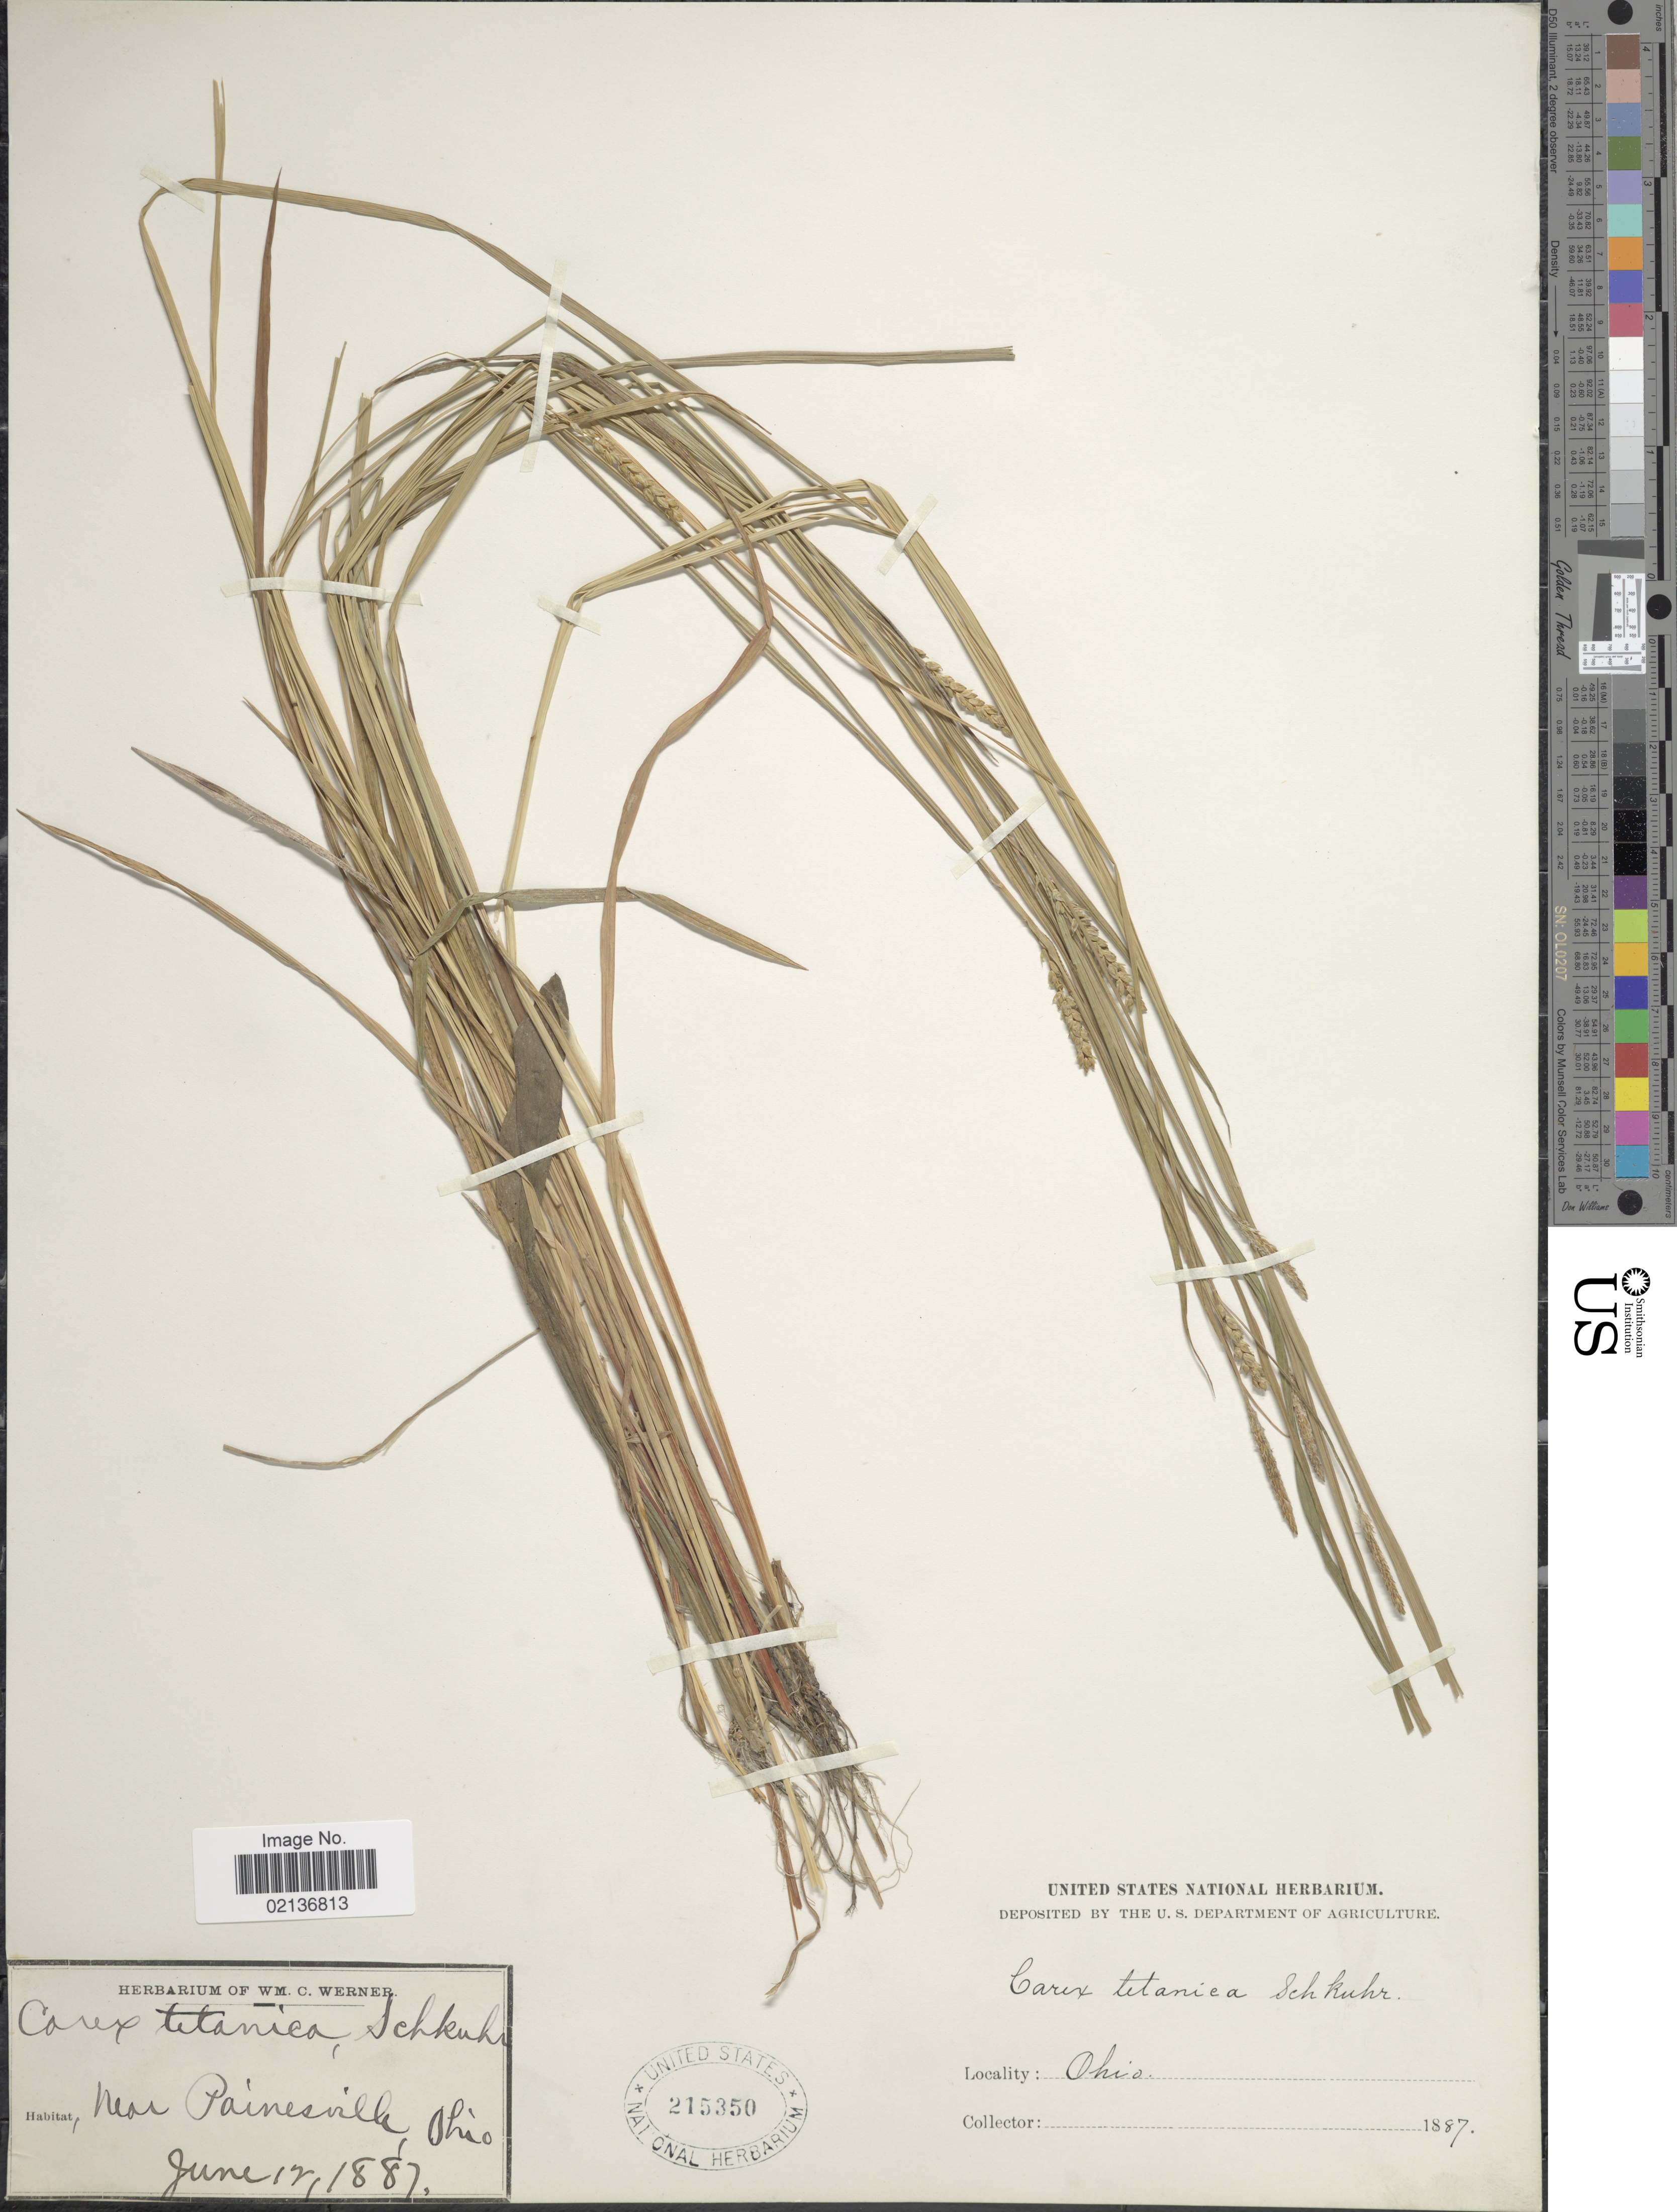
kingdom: Plantae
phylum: Tracheophyta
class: Liliopsida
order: Poales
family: Cyperaceae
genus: Carex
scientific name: Carex tetanica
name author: Schkuhr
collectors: ex herb. Wm. C. Werner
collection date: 1887-06-12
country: United States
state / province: Ohio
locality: Near Painesville, Ohio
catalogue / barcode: US 215350